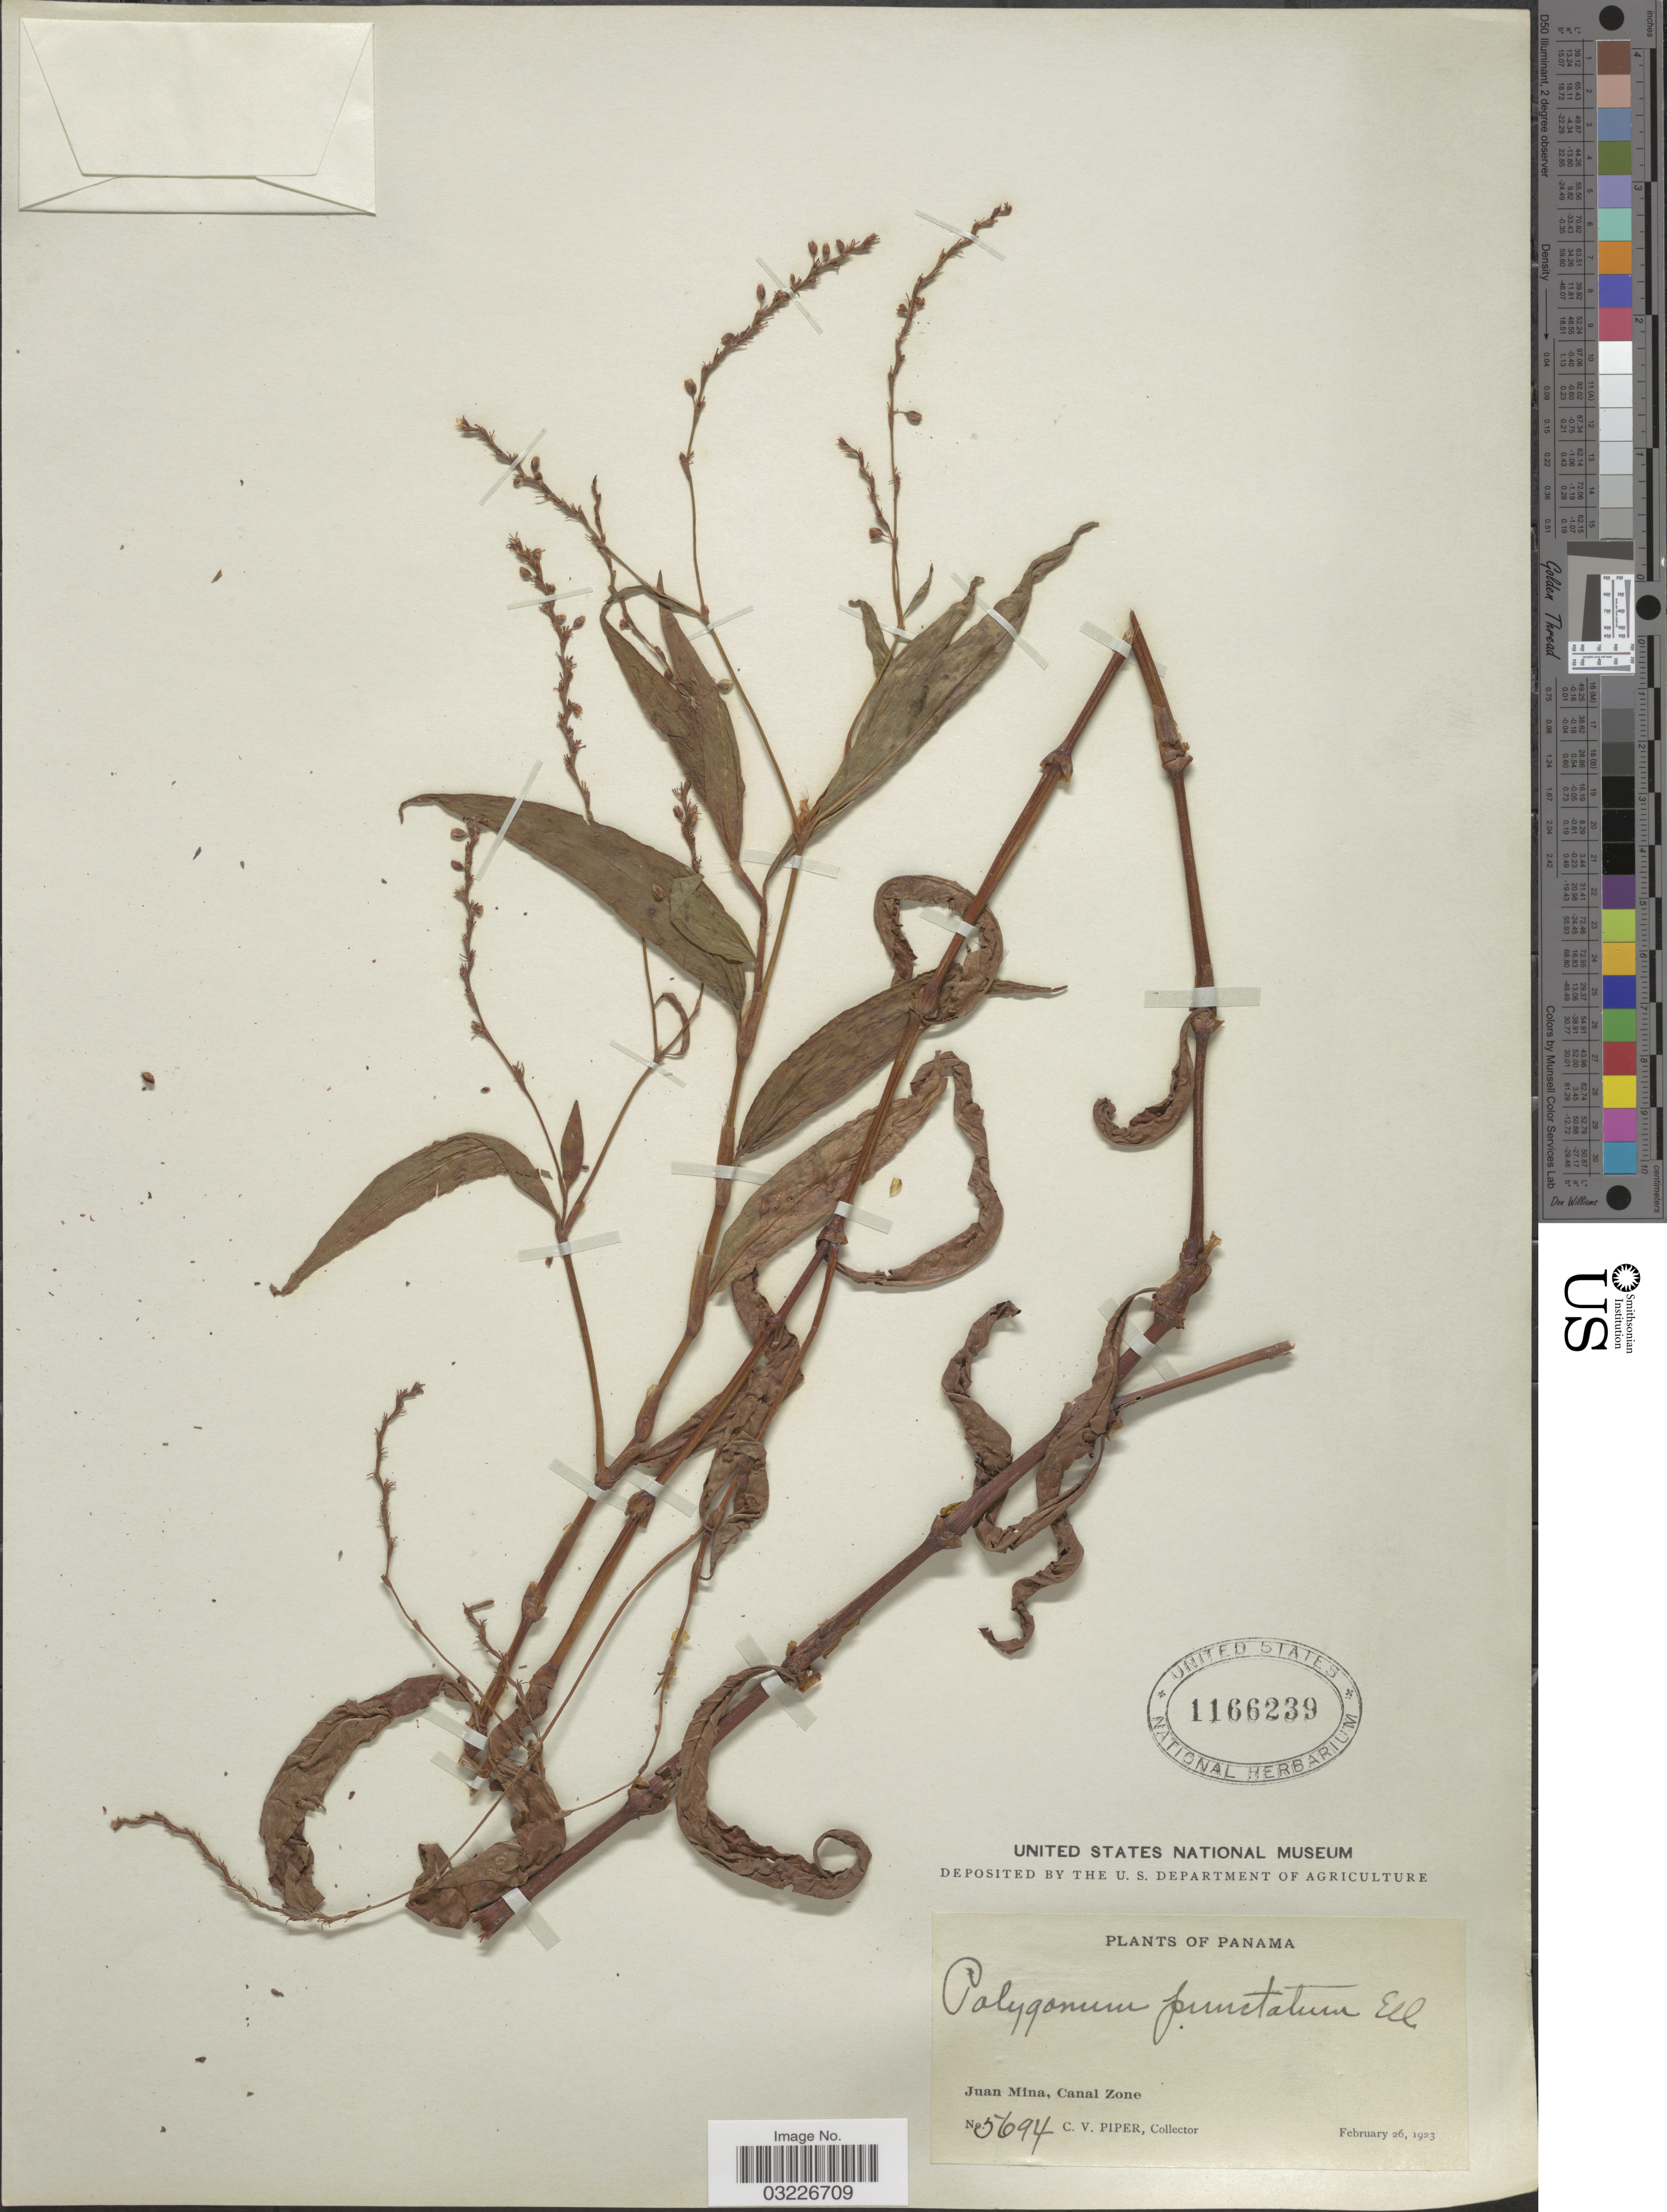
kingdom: Plantae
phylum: Tracheophyta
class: Magnoliopsida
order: Caryophyllales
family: Polygonaceae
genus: Persicaria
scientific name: Persicaria sp.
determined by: Atha, D. E.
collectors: C. V. Piper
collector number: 5694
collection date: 1923-02-26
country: Panama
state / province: Colón / Panamá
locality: Juan Mina, Canal Zone.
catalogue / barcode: US 1166239